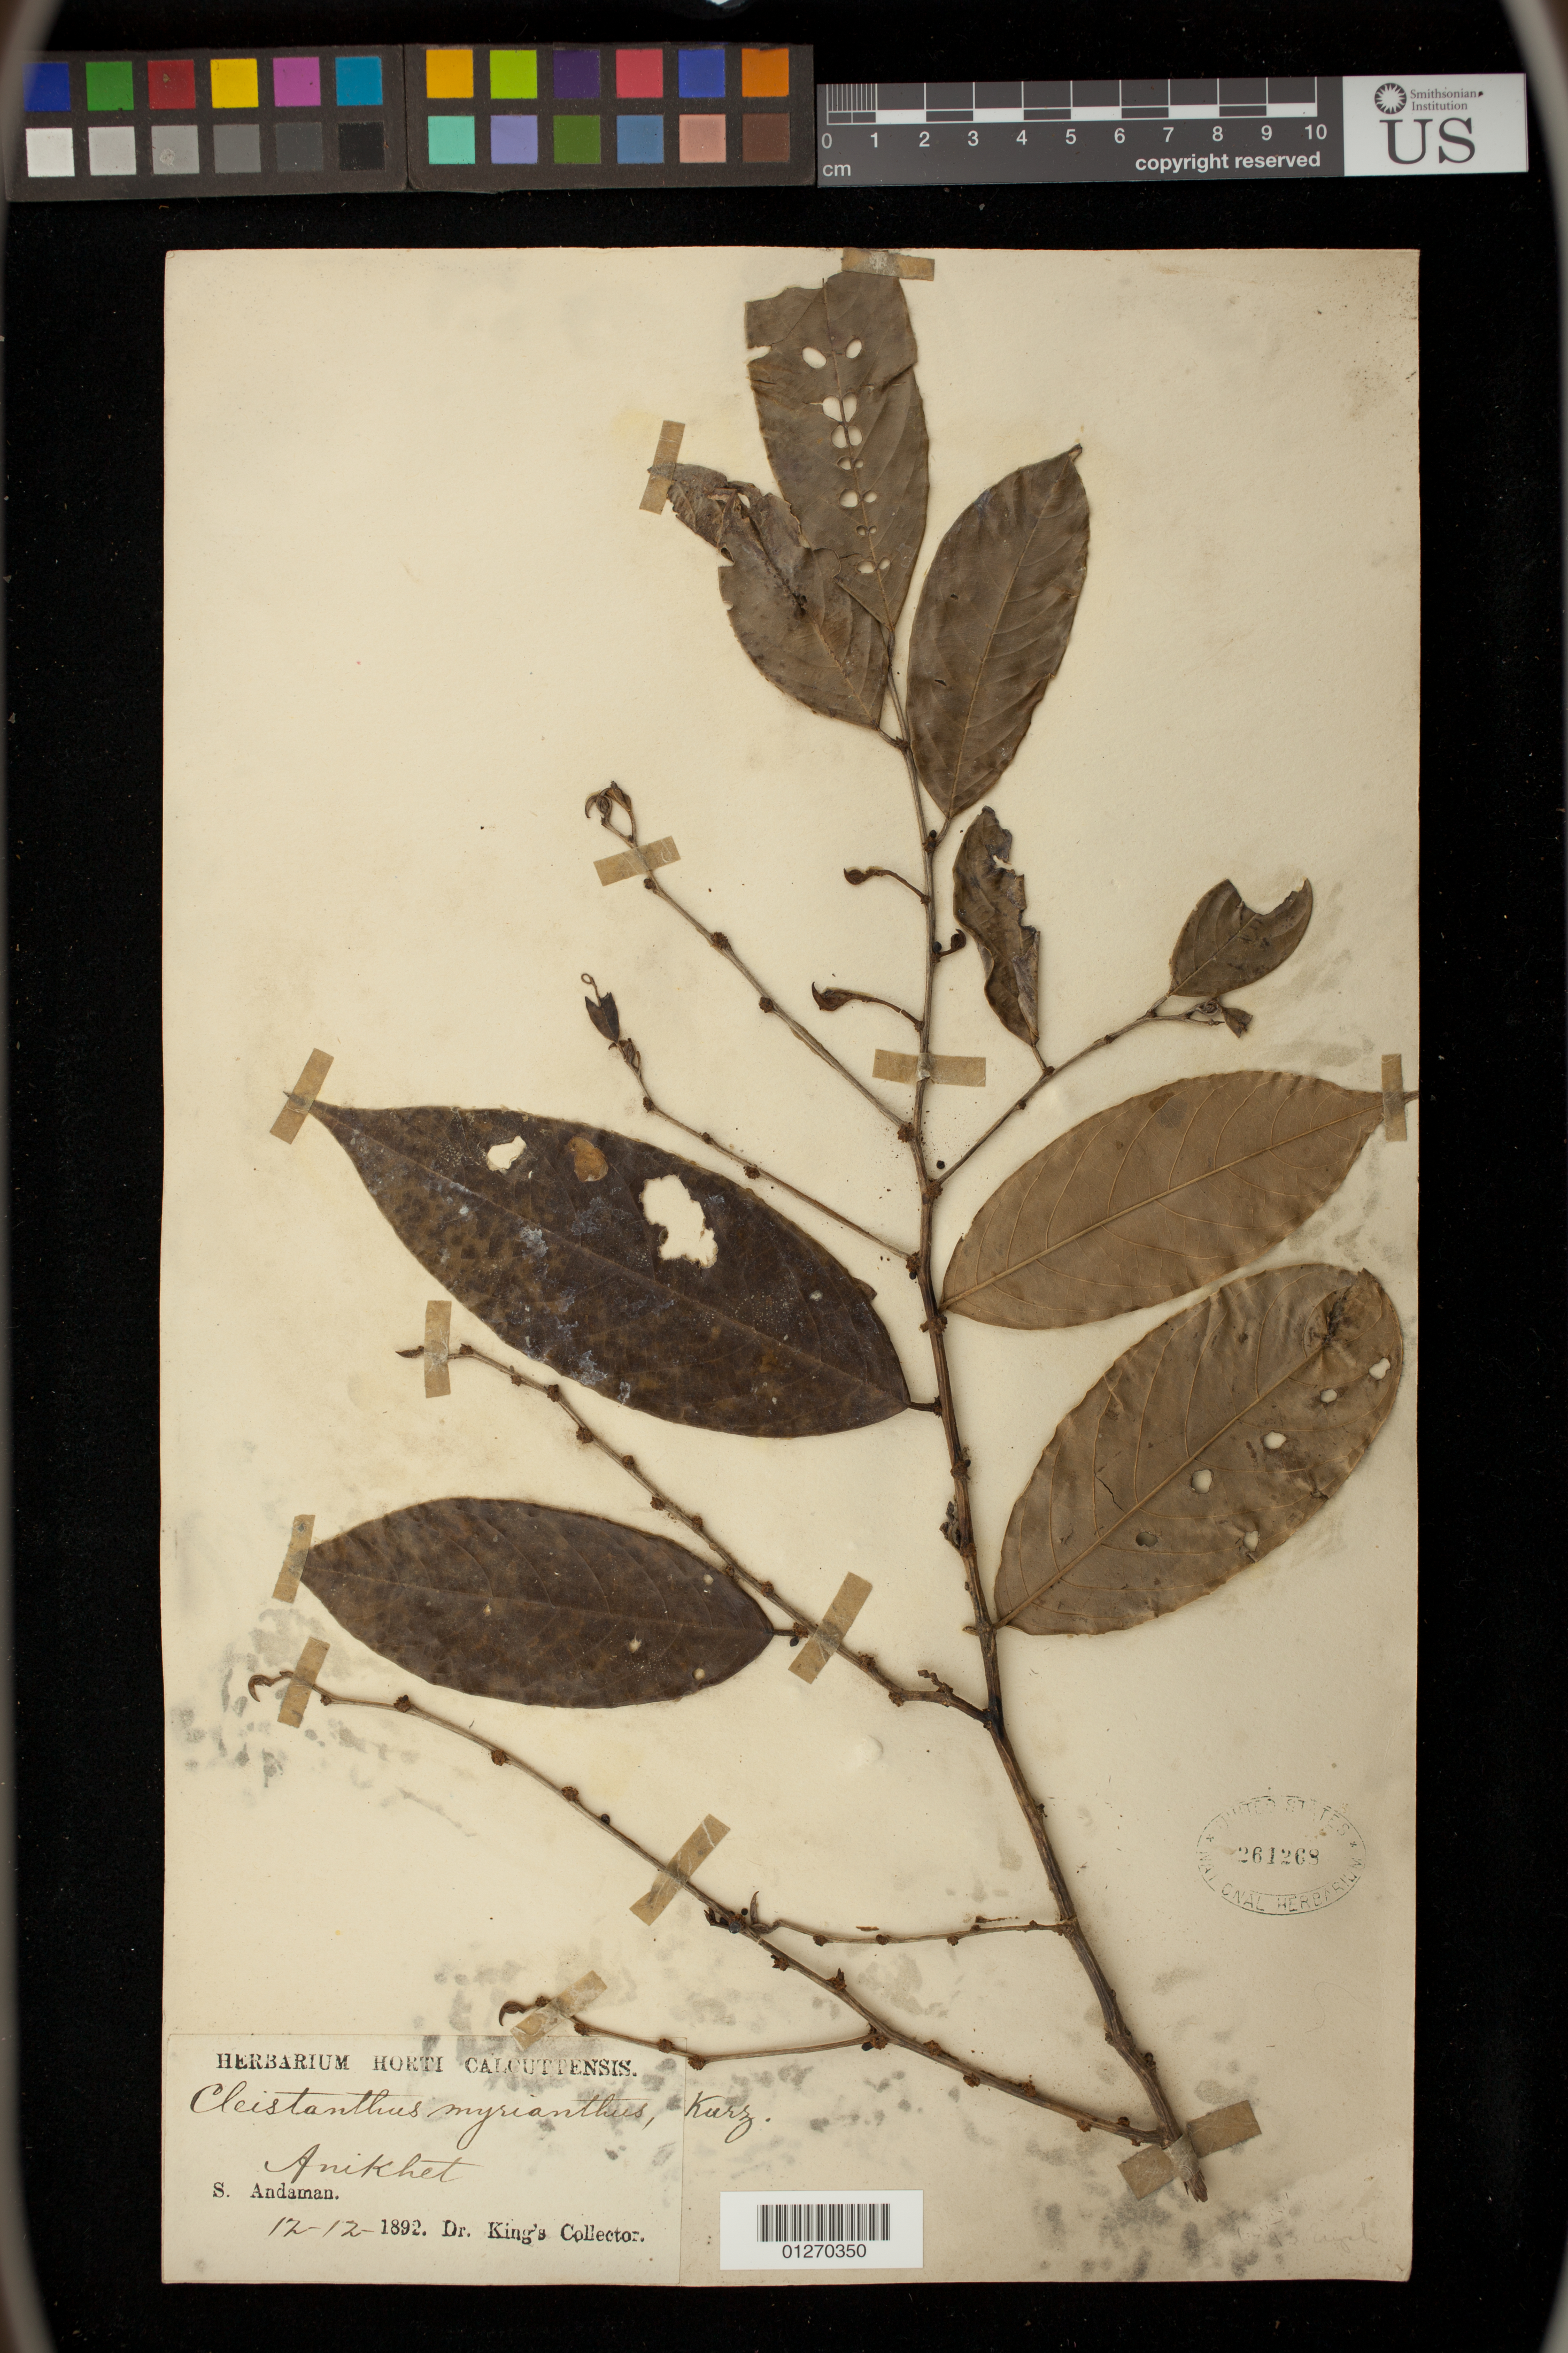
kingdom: Plantae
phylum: Tracheophyta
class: Magnoliopsida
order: Malpighiales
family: Phyllanthaceae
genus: Cleistanthus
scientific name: Cleistanthus myrianthus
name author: (Hassk.) Kurz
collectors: King, --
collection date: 1892-12-12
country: India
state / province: Andaman and Nicobar Islands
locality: S. Andaman.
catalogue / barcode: US 261268